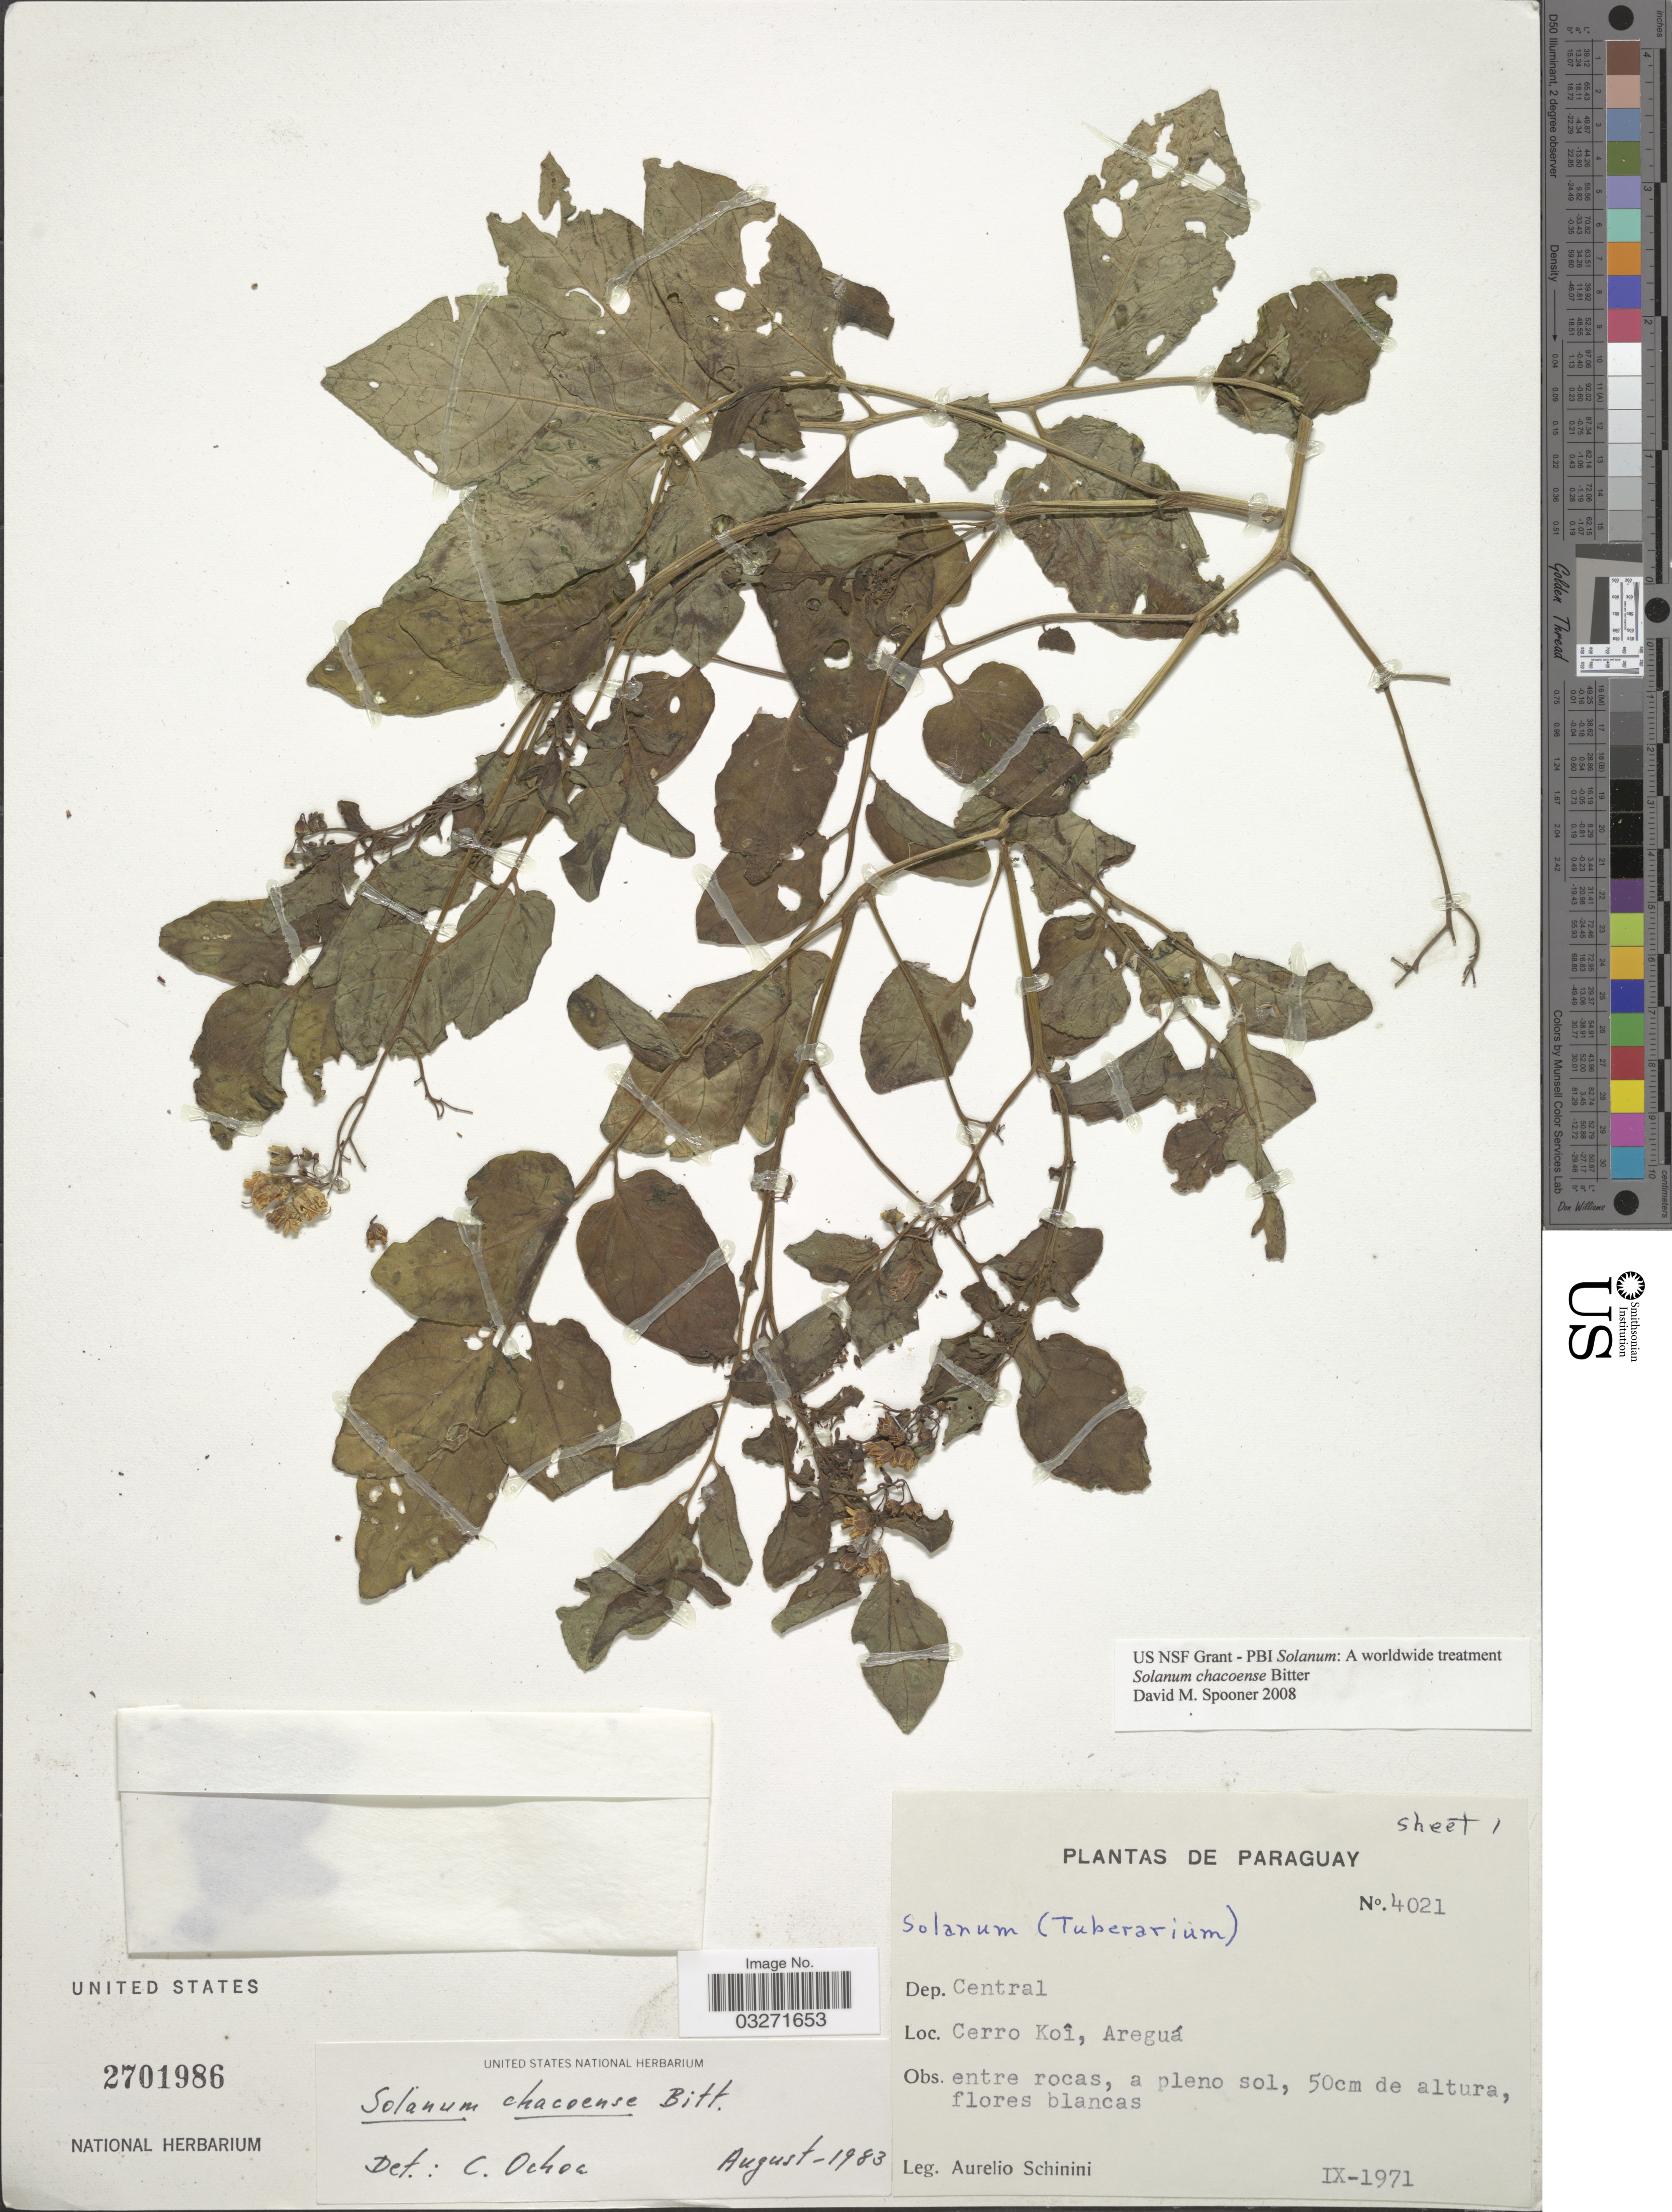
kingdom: Plantae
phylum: Tracheophyta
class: Magnoliopsida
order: Solanales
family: Solanaceae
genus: Solanum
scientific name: Solanum chacoense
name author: Bitt.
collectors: A. Schinini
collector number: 4021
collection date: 1971-09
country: Paraguay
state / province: Central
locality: Dep. Central. Cerro Koî, Areguá.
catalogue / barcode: US 2701986